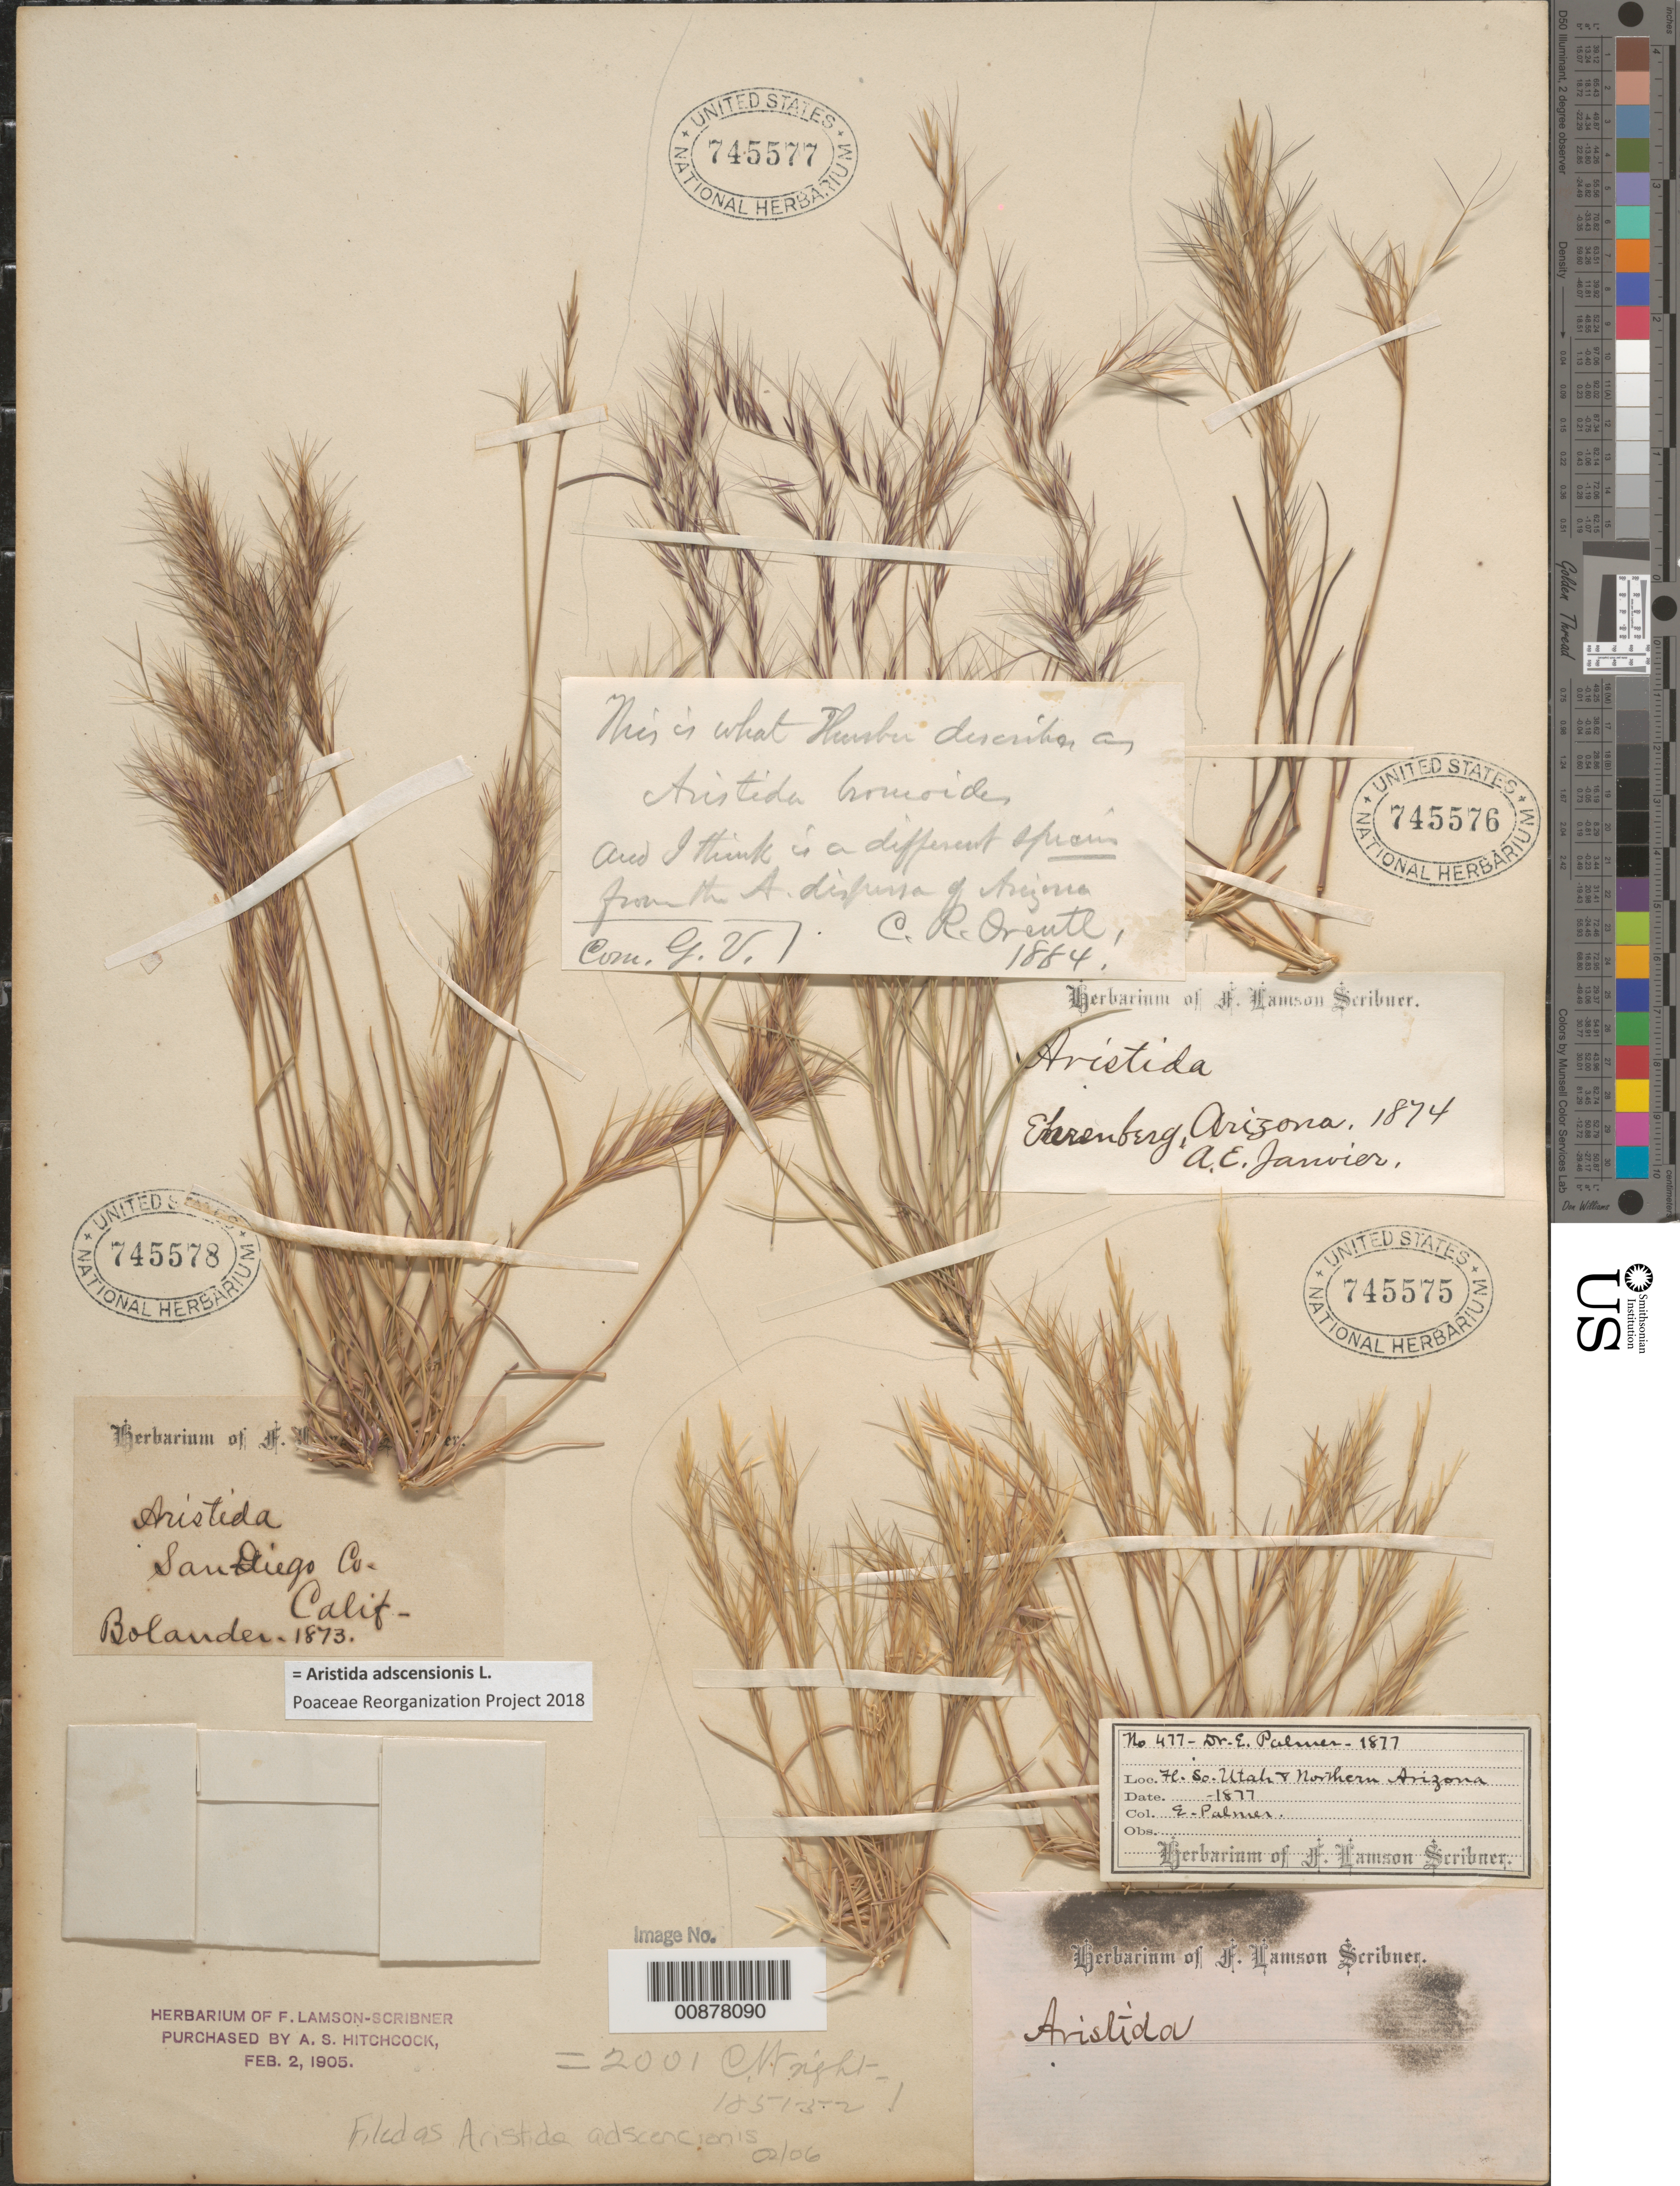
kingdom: Plantae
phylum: Tracheophyta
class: Liliopsida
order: Poales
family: Poaceae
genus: Aristida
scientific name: Aristida adscensionis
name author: L.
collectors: E. Palmer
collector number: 477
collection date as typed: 1877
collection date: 1877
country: United States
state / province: Arizona / Utah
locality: So. Utah & Northern Arizona.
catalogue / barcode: US 745575-3